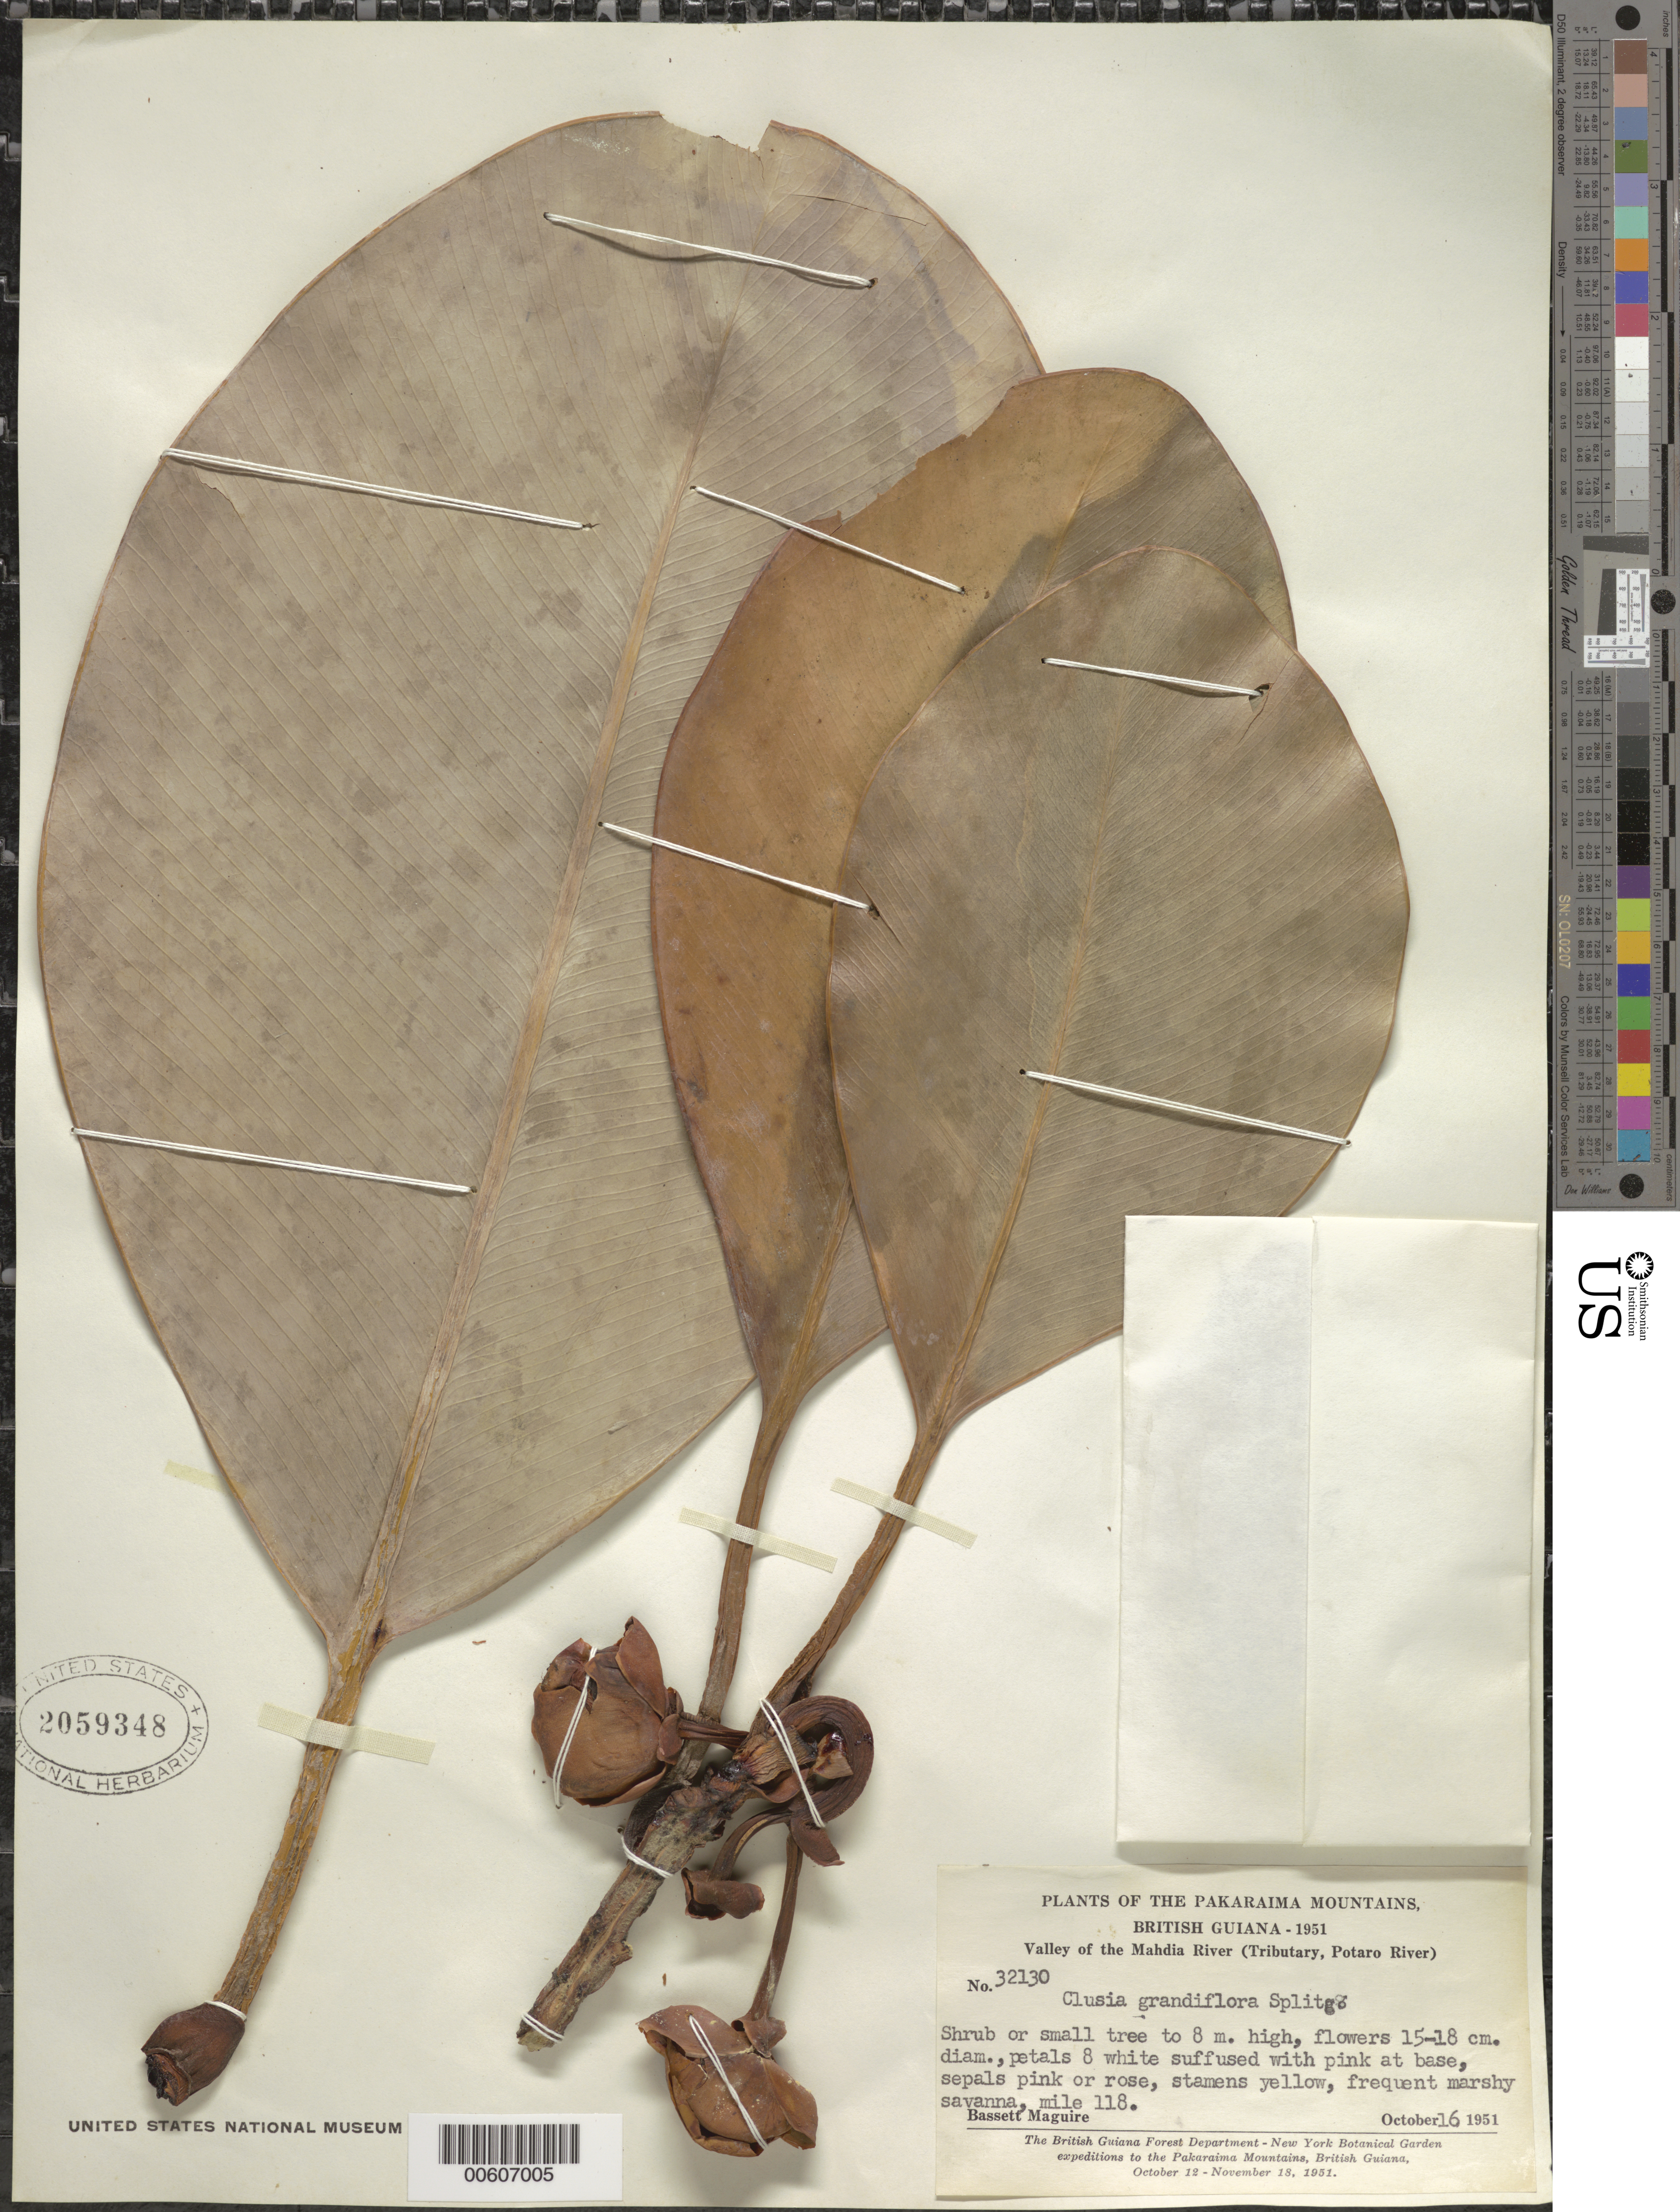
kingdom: Plantae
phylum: Tracheophyta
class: Magnoliopsida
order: Malpighiales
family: Clusiaceae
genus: Clusia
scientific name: Clusia grandiflora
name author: Splitg.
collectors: B. Maguire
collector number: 32130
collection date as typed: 16-Oct-51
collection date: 1951-10-16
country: Guyana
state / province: Potaro-Siparuni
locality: Mahdia River, Eagle Mt. Govt. Rest House, Bartica-Potaro Road, mile 118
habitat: Marshy savanna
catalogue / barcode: US 2059348